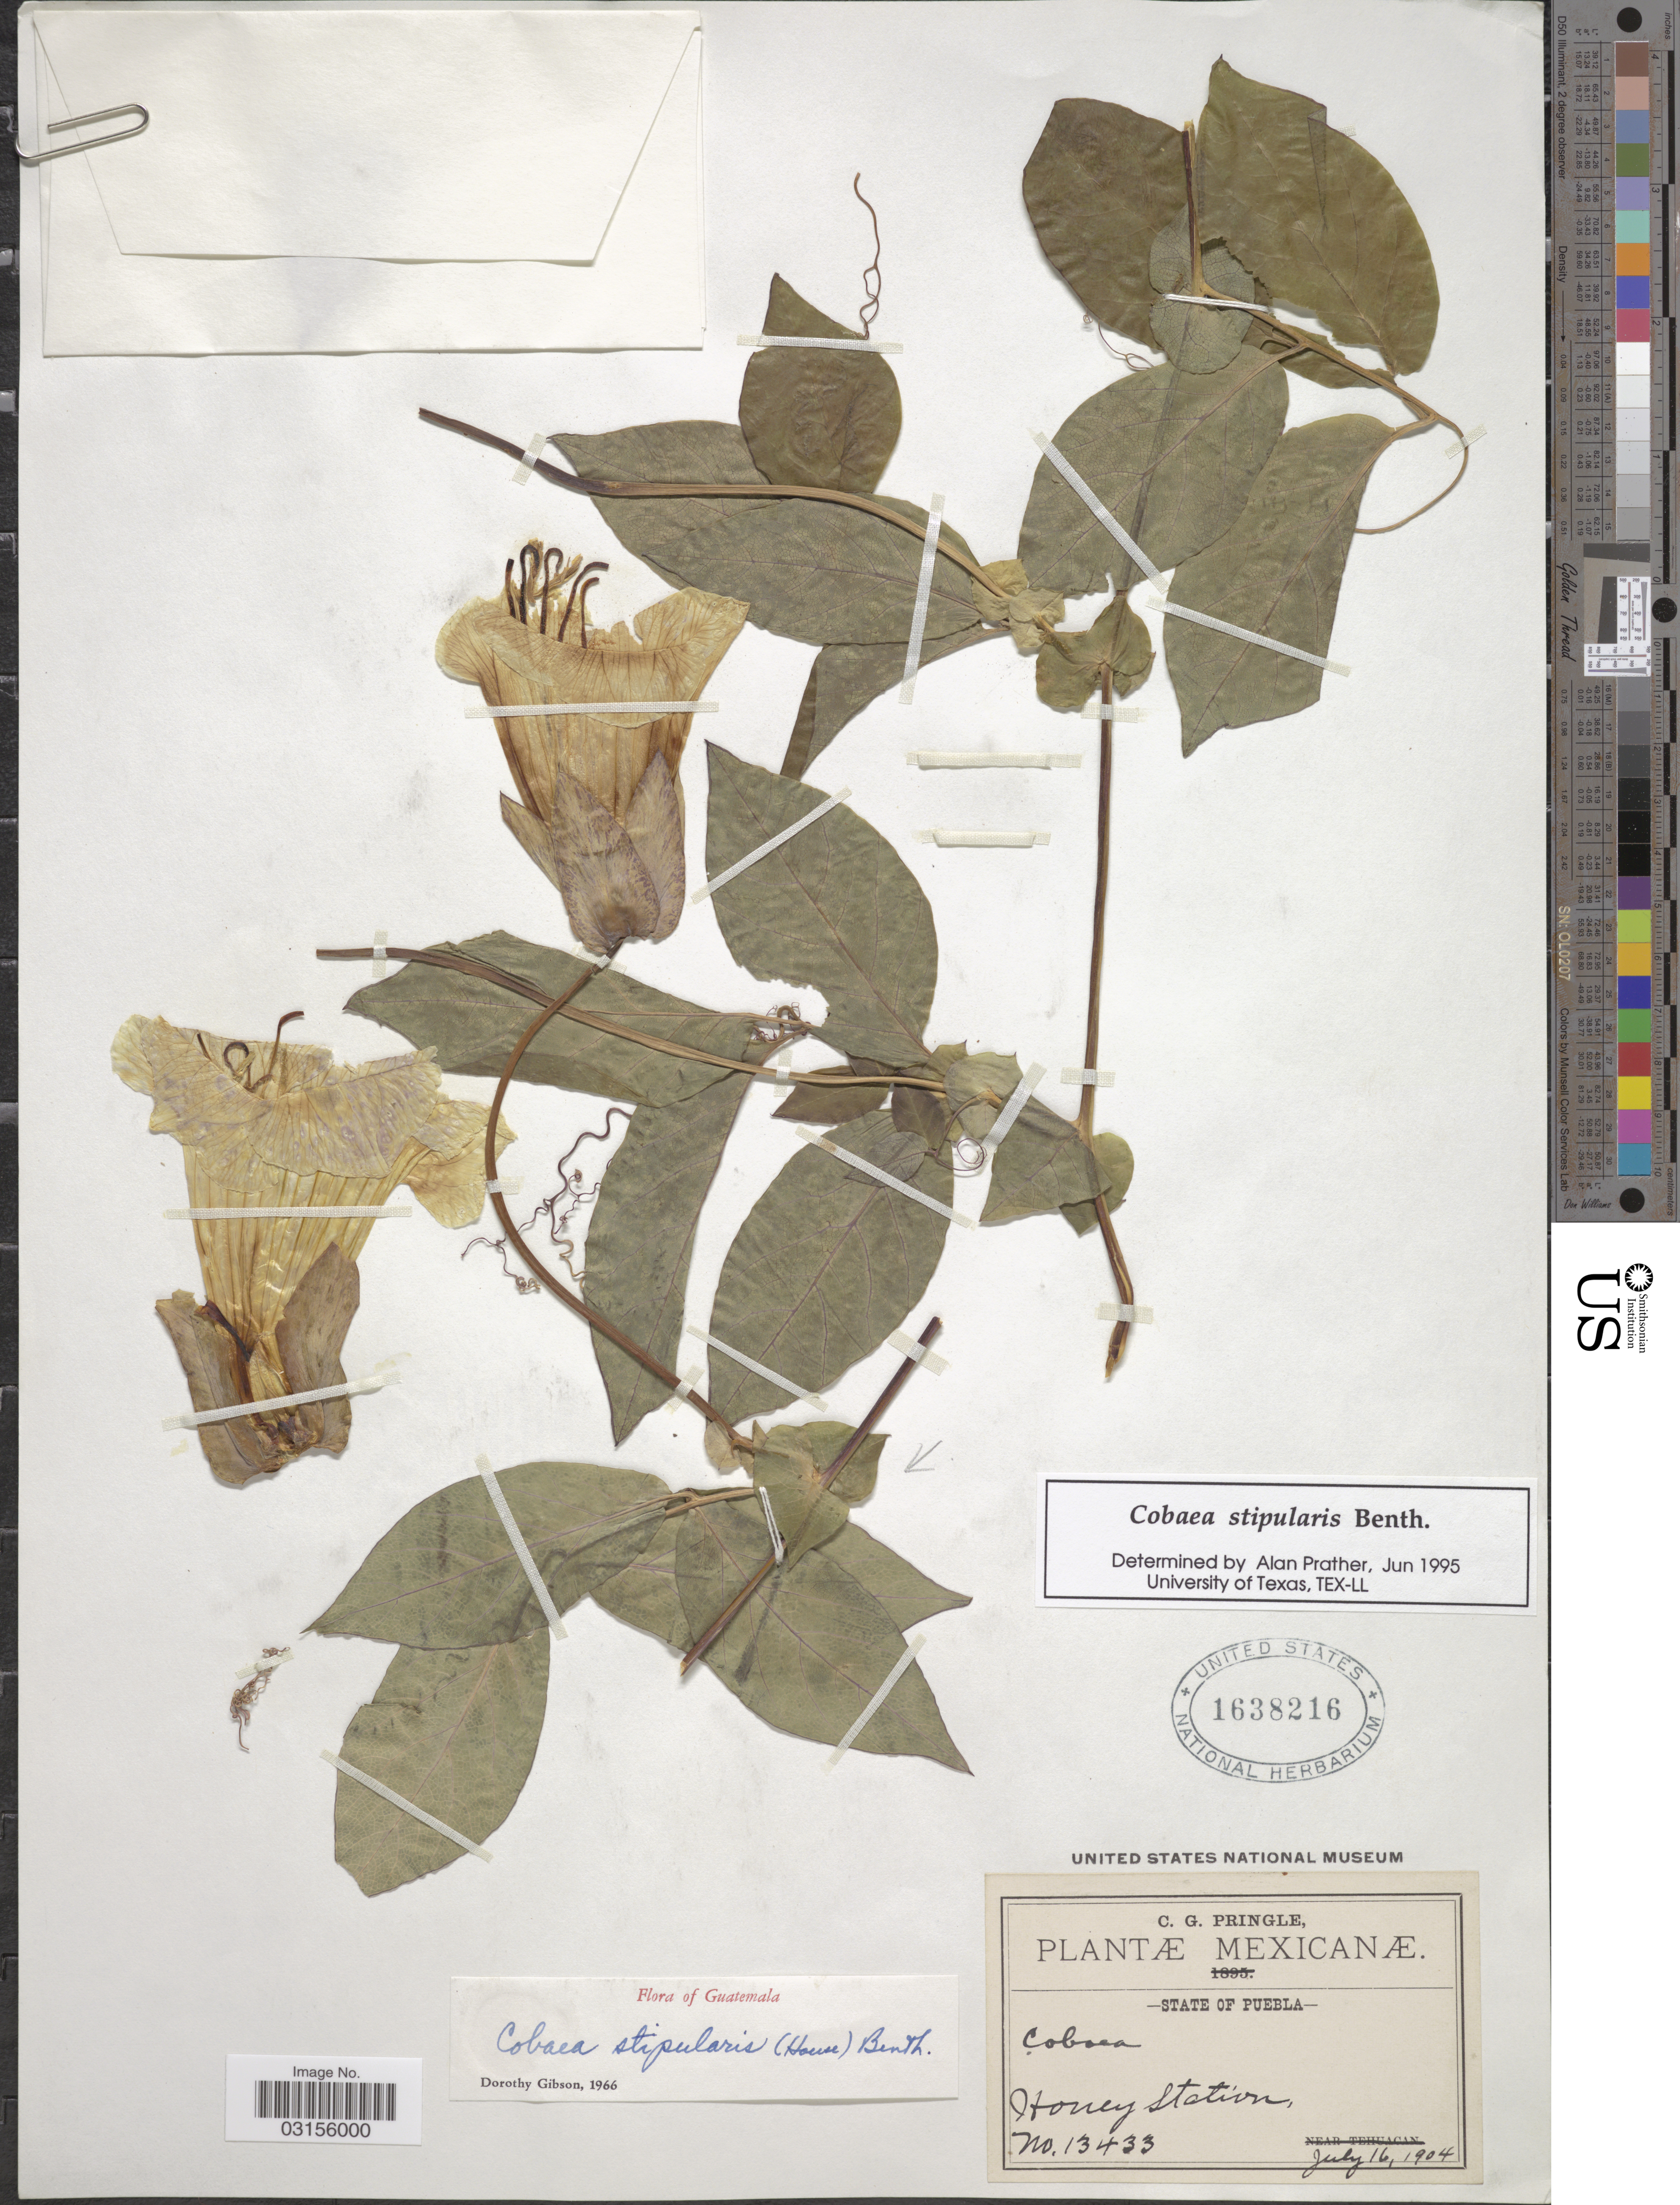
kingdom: Plantae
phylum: Tracheophyta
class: Magnoliopsida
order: Ericales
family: Polemoniaceae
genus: Cobaea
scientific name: Cobaea stipularis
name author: Benth.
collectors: C. G. Pringle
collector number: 13433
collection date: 1904-07-16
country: Mexico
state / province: Puebla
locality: Honey Station.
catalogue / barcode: US 1638216